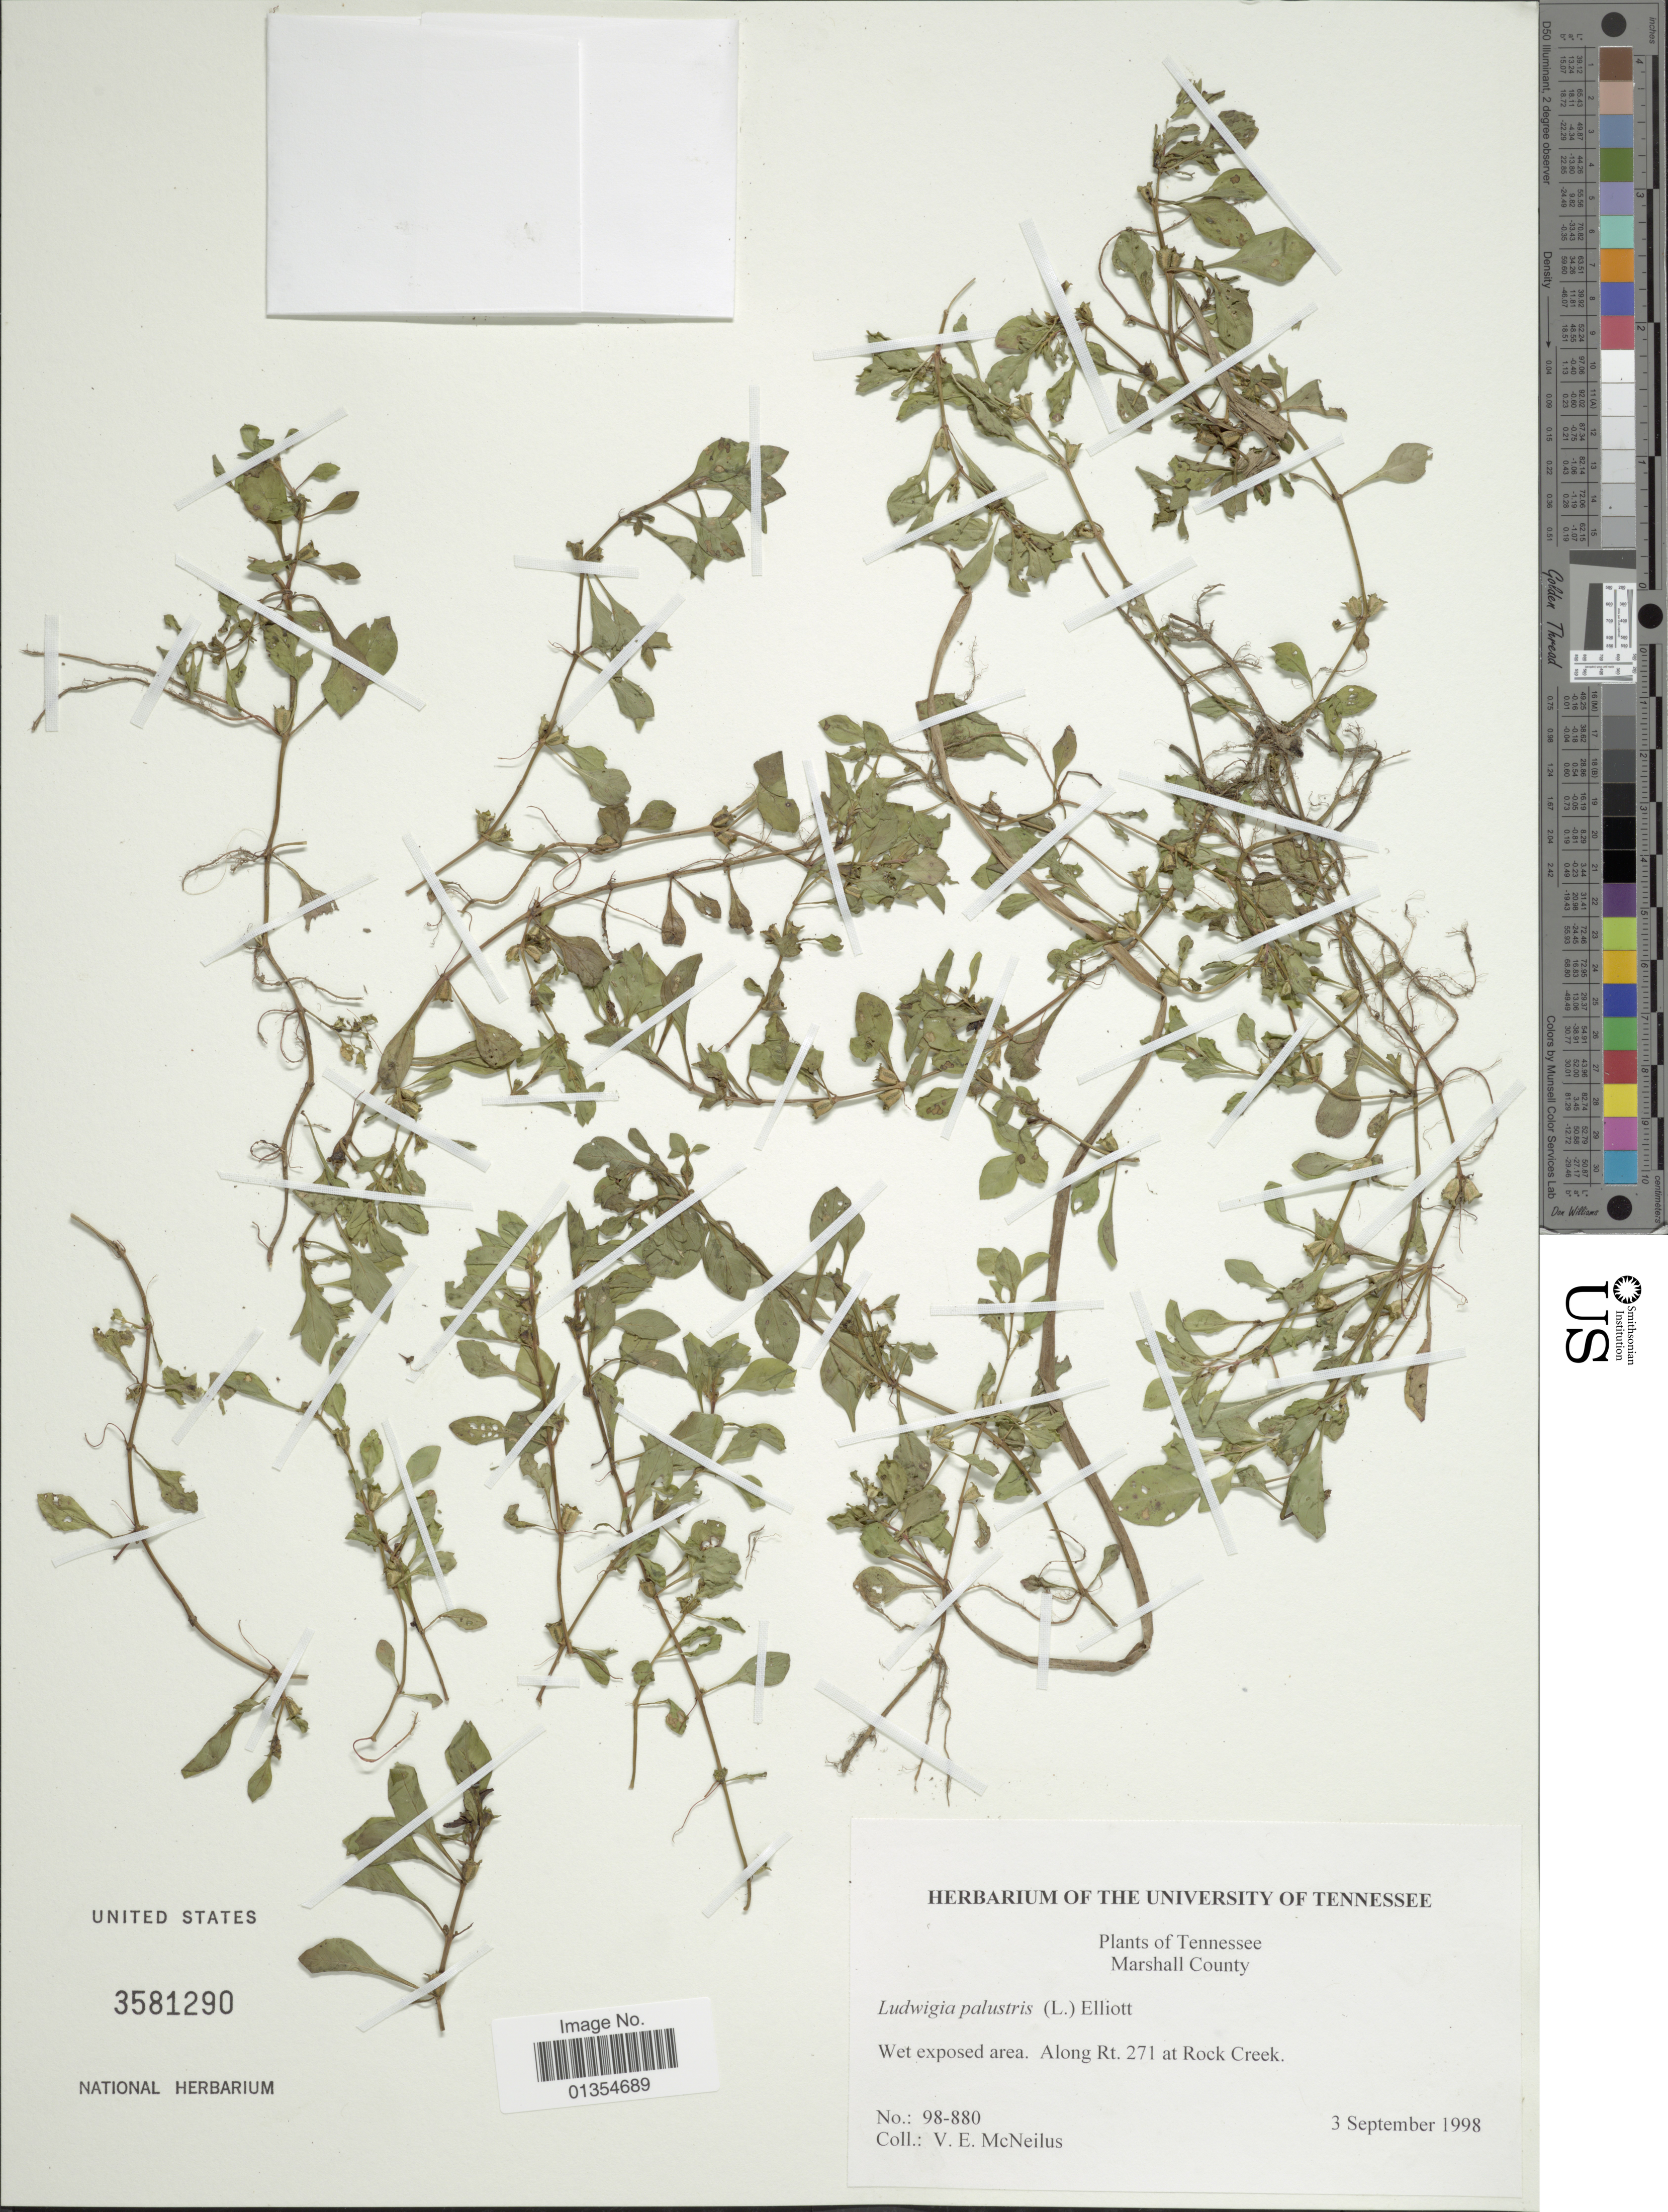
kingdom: Plantae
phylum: Tracheophyta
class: Magnoliopsida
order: Myrtales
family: Onagraceae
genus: Ludwigia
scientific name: Ludwigia palustris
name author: (L.) Elliott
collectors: V. Mcneilus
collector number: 98-880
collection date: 1998-09-03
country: United States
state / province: Tennessee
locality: Marshall County, Along Rt. 271 at Rock Creek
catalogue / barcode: US 3581290